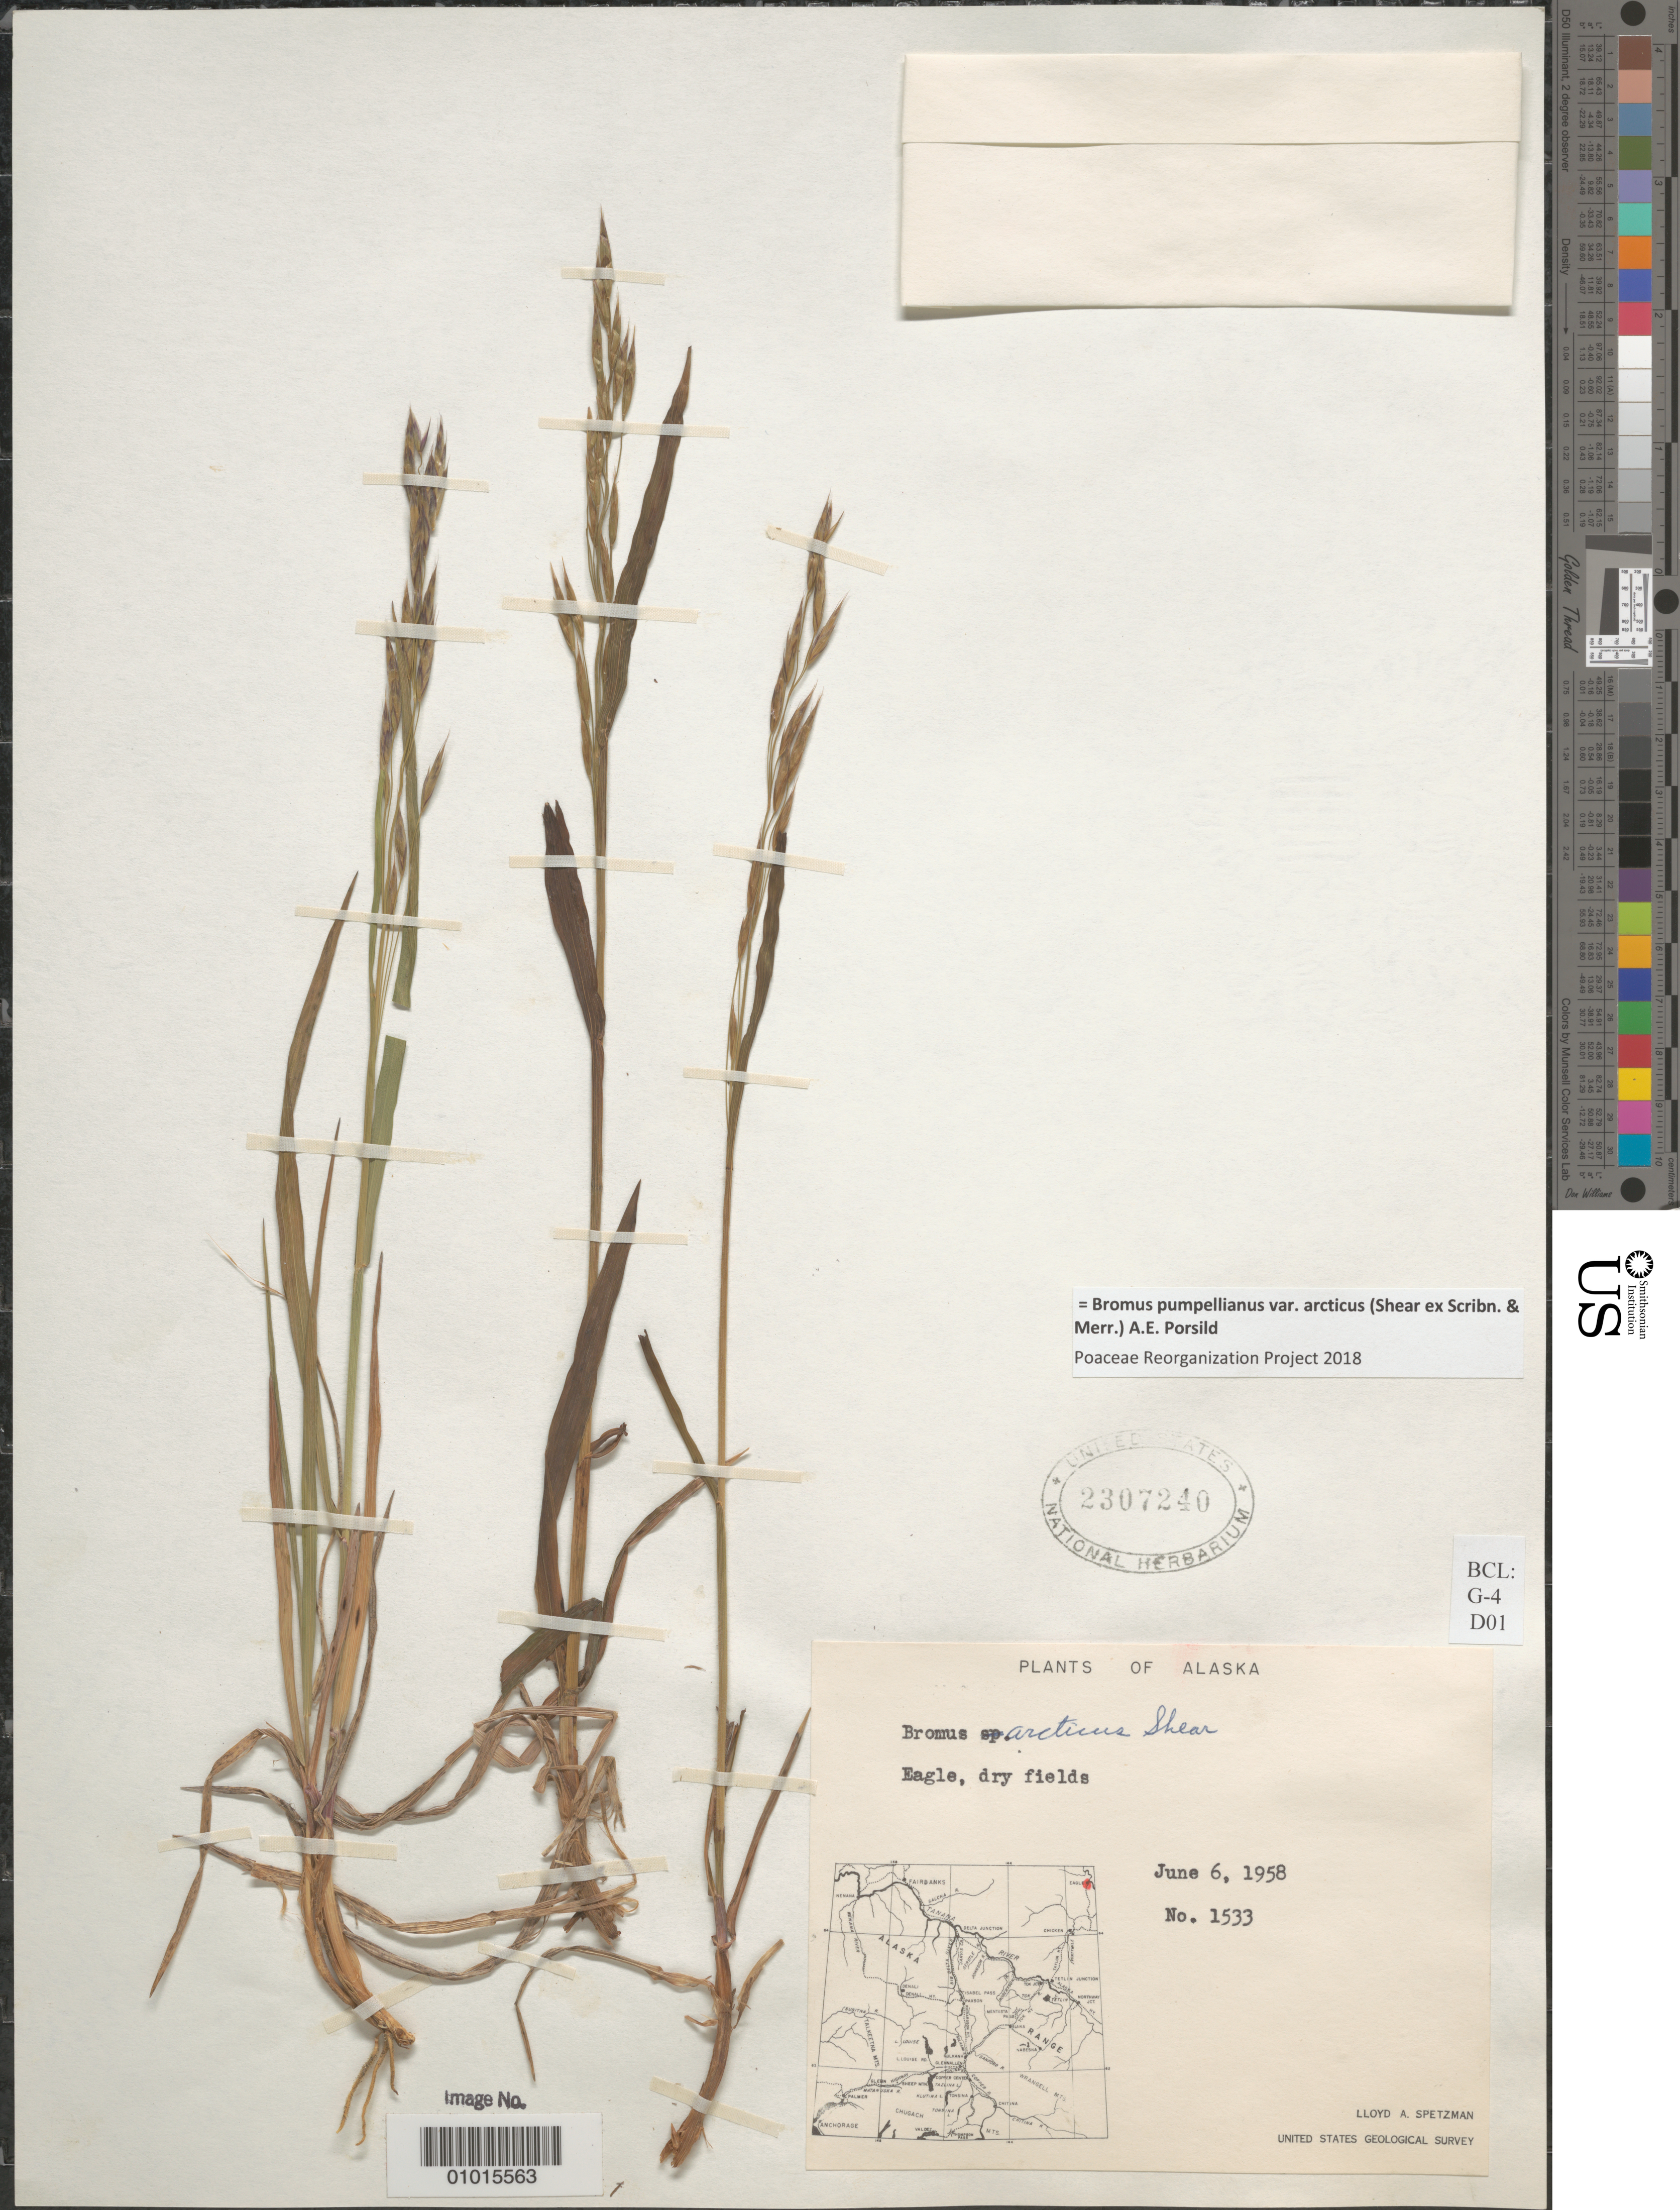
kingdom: Plantae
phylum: Tracheophyta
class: Liliopsida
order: Poales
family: Poaceae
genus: Bromus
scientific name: Bromus pumpellianus var. arcticus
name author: (Shear ex Scribn. & Merr.) A.E. Porsild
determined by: Poaceae Reorganization Project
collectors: L. Spetzman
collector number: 1533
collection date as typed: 06 Jun 1958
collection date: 1958-06-06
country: United States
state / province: Alaska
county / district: Eagle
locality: Dry fields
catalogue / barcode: US 2307240